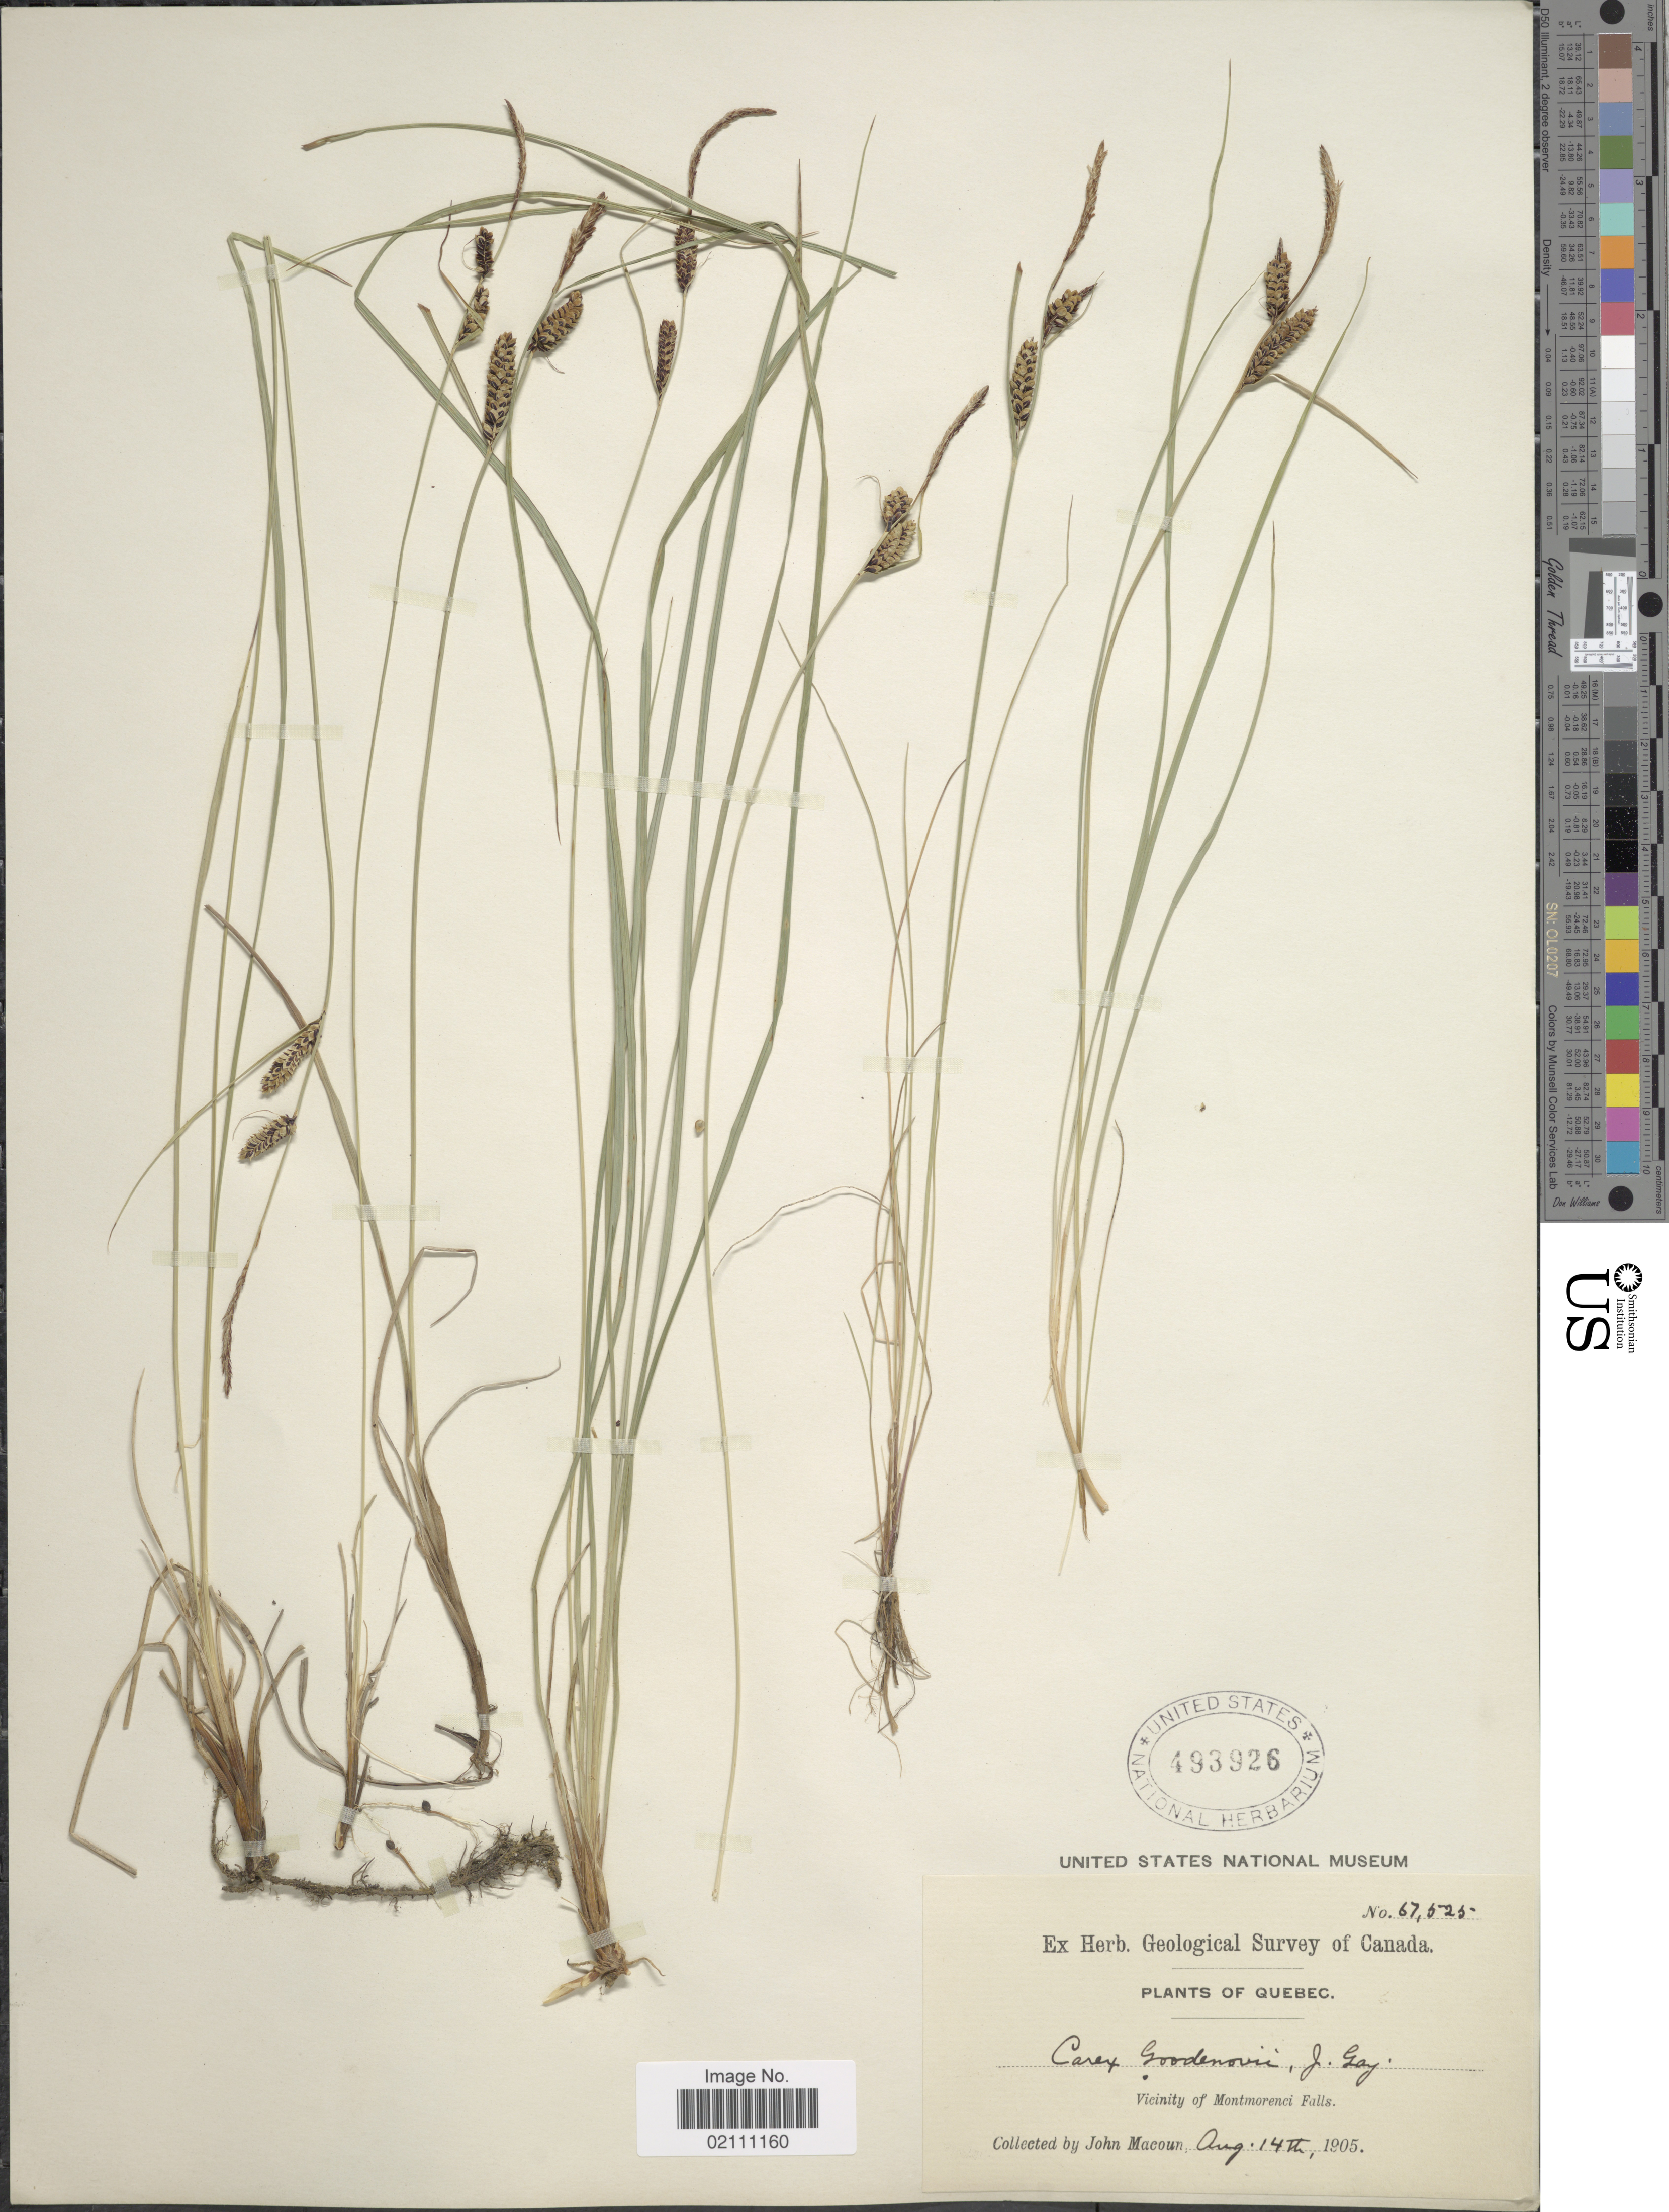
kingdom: Plantae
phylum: Tracheophyta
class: Liliopsida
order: Poales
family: Cyperaceae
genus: Carex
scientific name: Carex nigra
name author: (L.) Reichard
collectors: J. Macoun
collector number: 67525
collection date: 1905-08-14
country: Canada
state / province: Quebec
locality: Vicinity of Montmorenci Falls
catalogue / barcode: US 493926